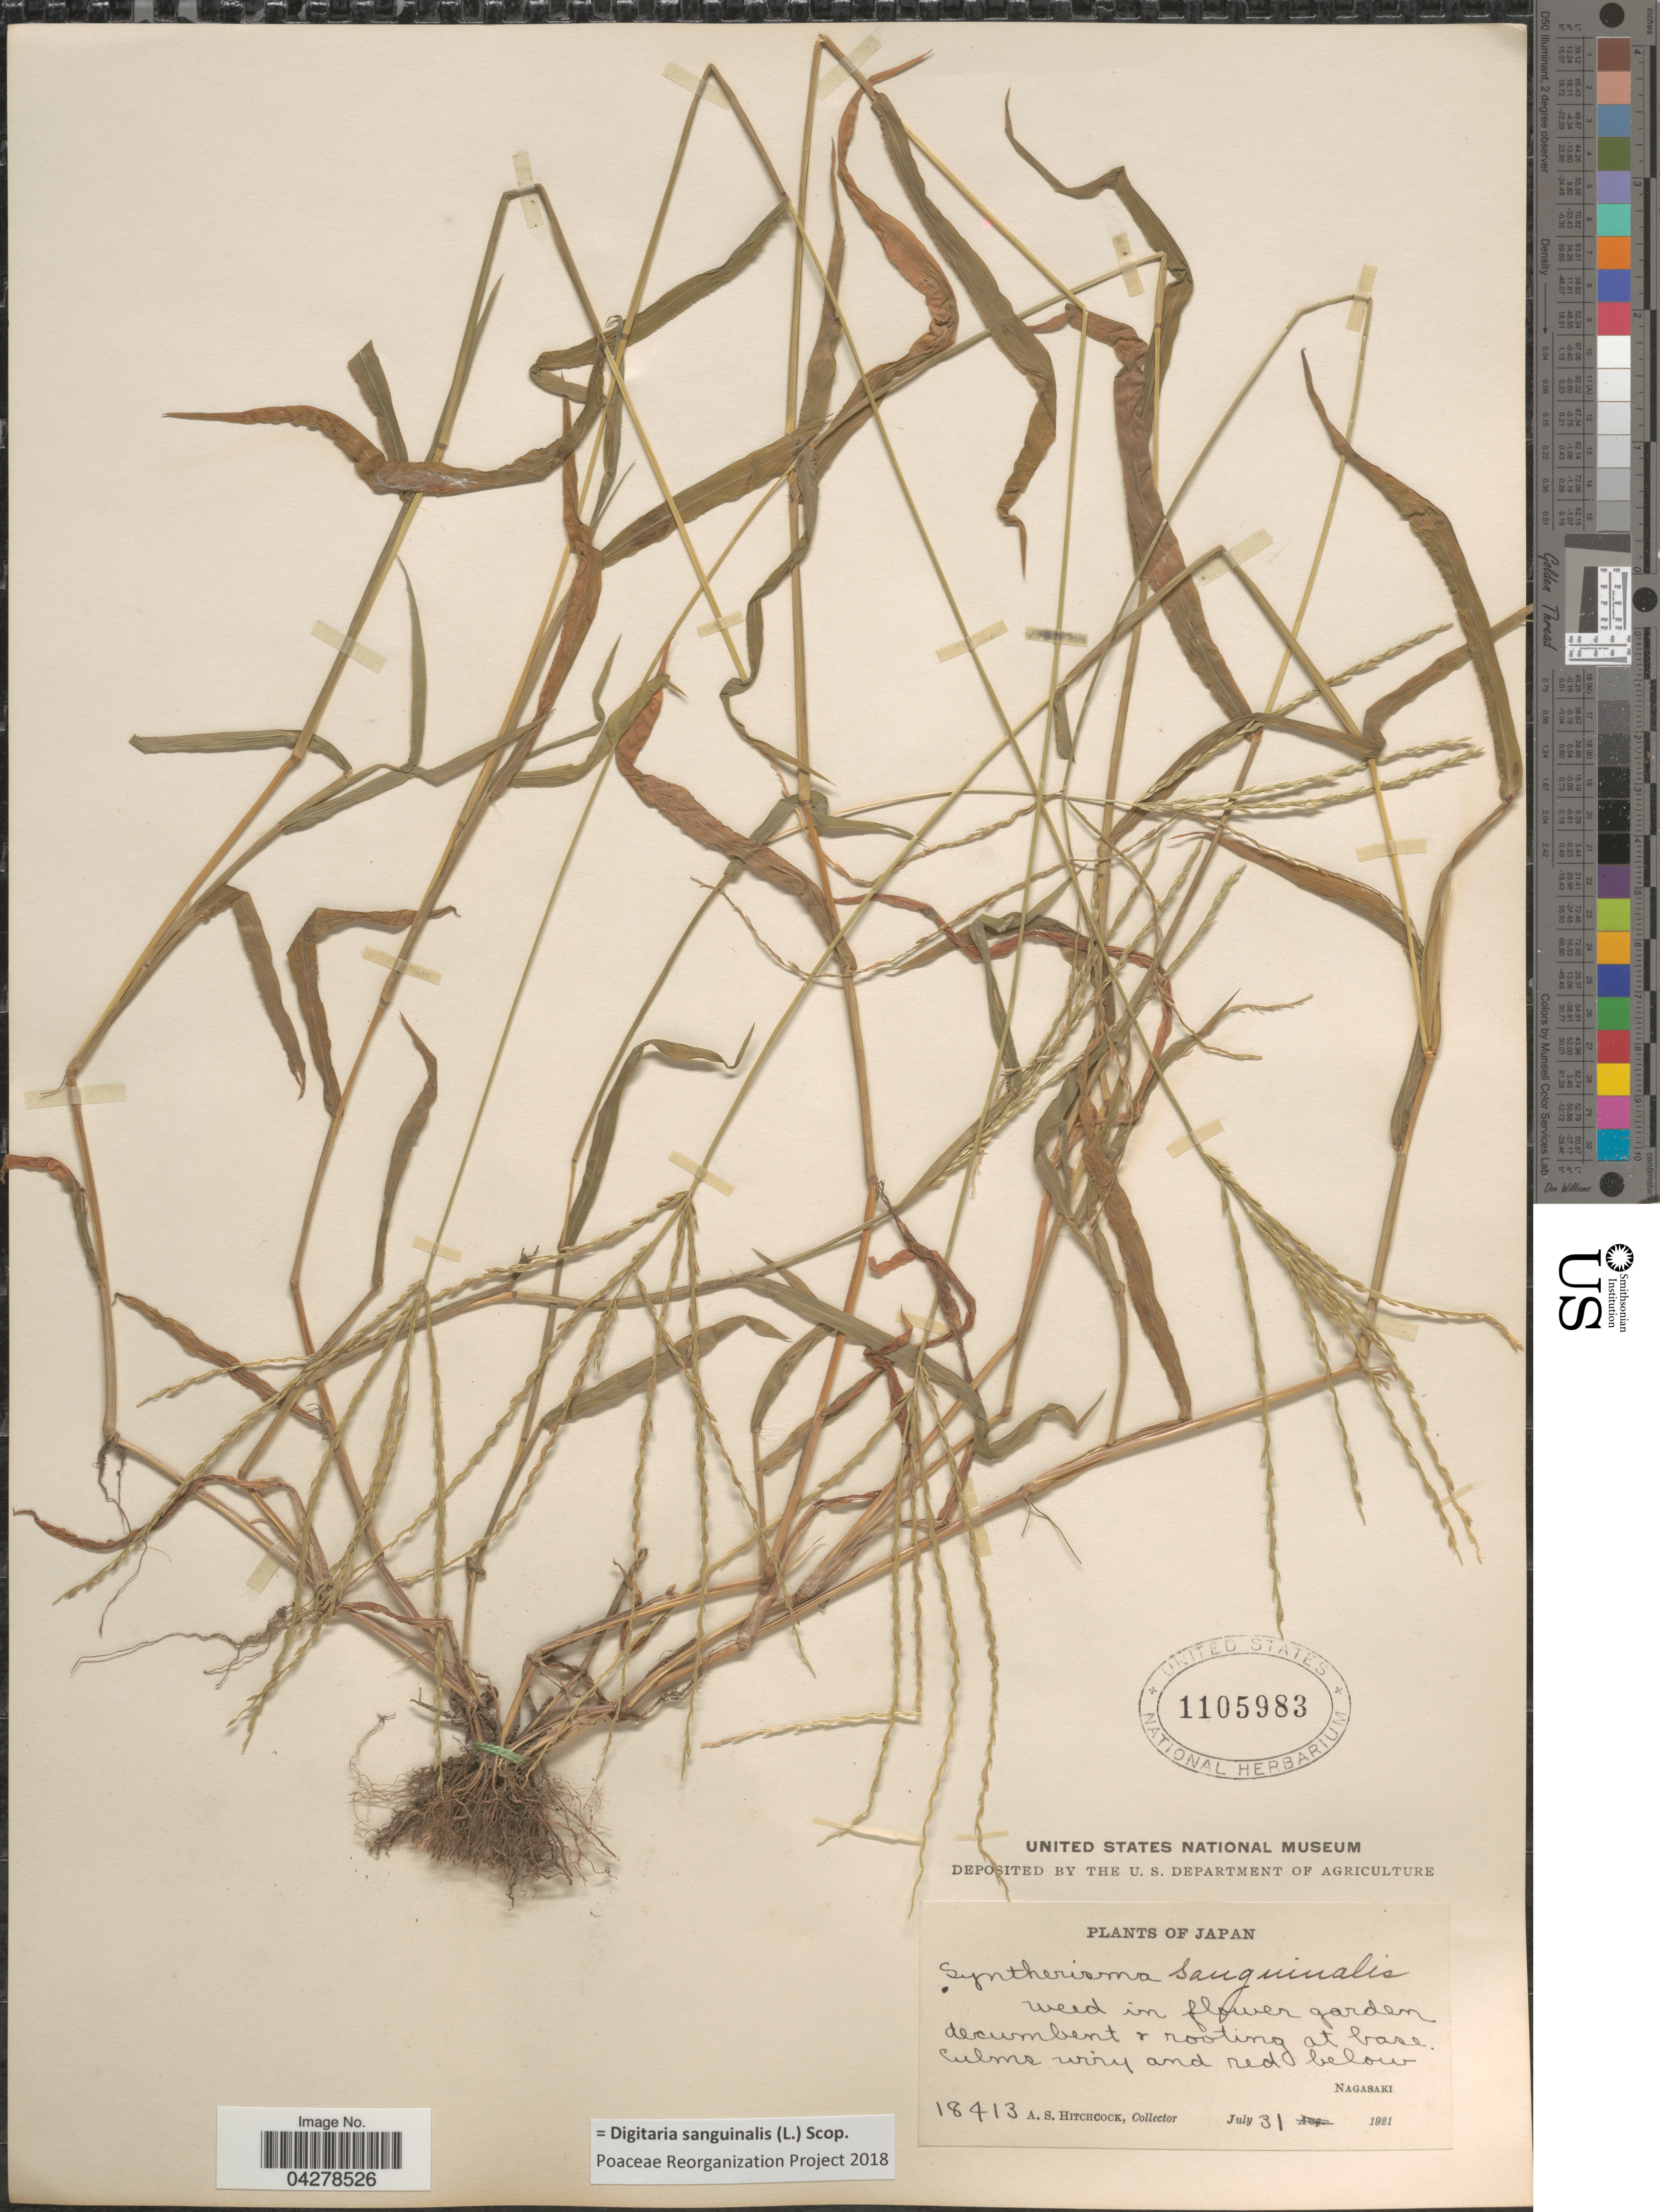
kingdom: Plantae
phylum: Tracheophyta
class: Liliopsida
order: Poales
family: Poaceae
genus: Digitaria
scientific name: Digitaria sanguinalis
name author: (L.) Scop.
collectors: A. S. Hitchcock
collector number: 18413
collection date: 1921-07-31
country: Japan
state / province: Nagasaki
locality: Weed in flower garden decumbent & rooting at base. Culms wiry [interpreted] and red below Nagasaki.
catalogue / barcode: US 1105983